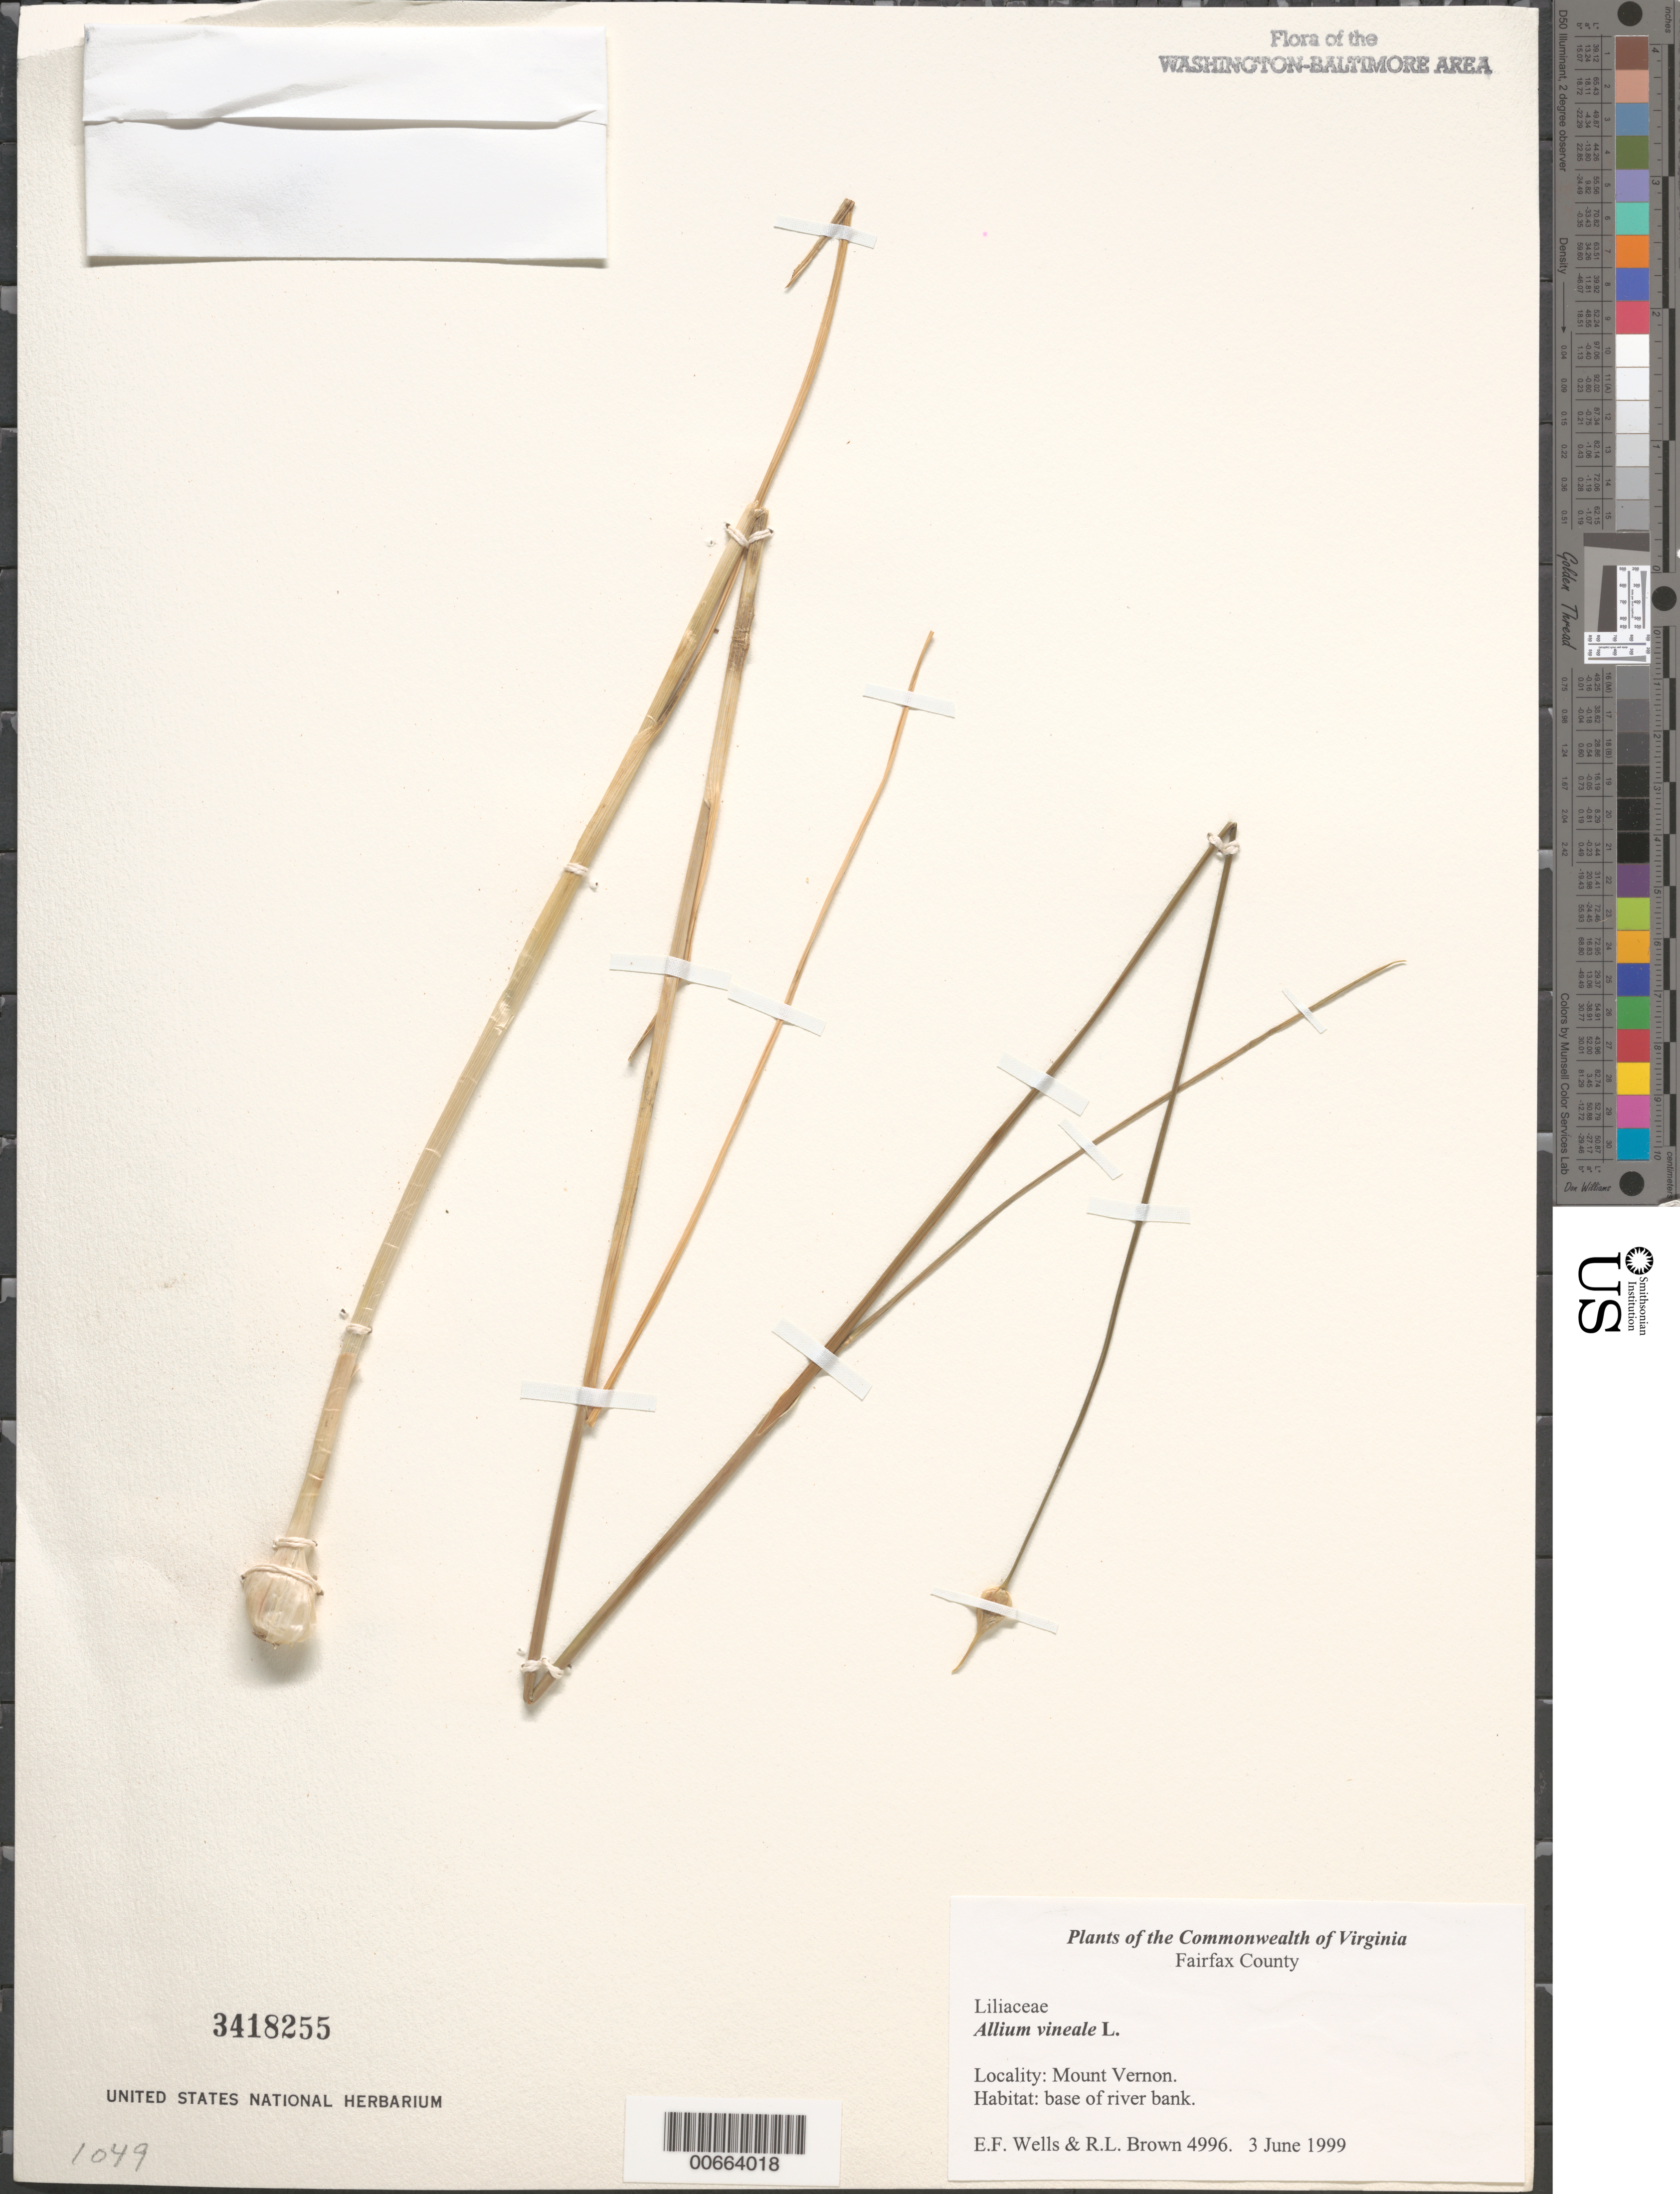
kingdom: Plantae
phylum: Tracheophyta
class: Liliopsida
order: Asparagales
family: Amaryllidaceae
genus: Allium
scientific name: Allium vineale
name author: L.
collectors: E. F. Wells & R. L. Brown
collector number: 4996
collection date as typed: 03 Jun 1999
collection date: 1999-06-03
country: United States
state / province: Virginia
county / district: Fairfax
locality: Mount Vernon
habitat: edge of forest at base of river bluff east of mansion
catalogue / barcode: US 3418255